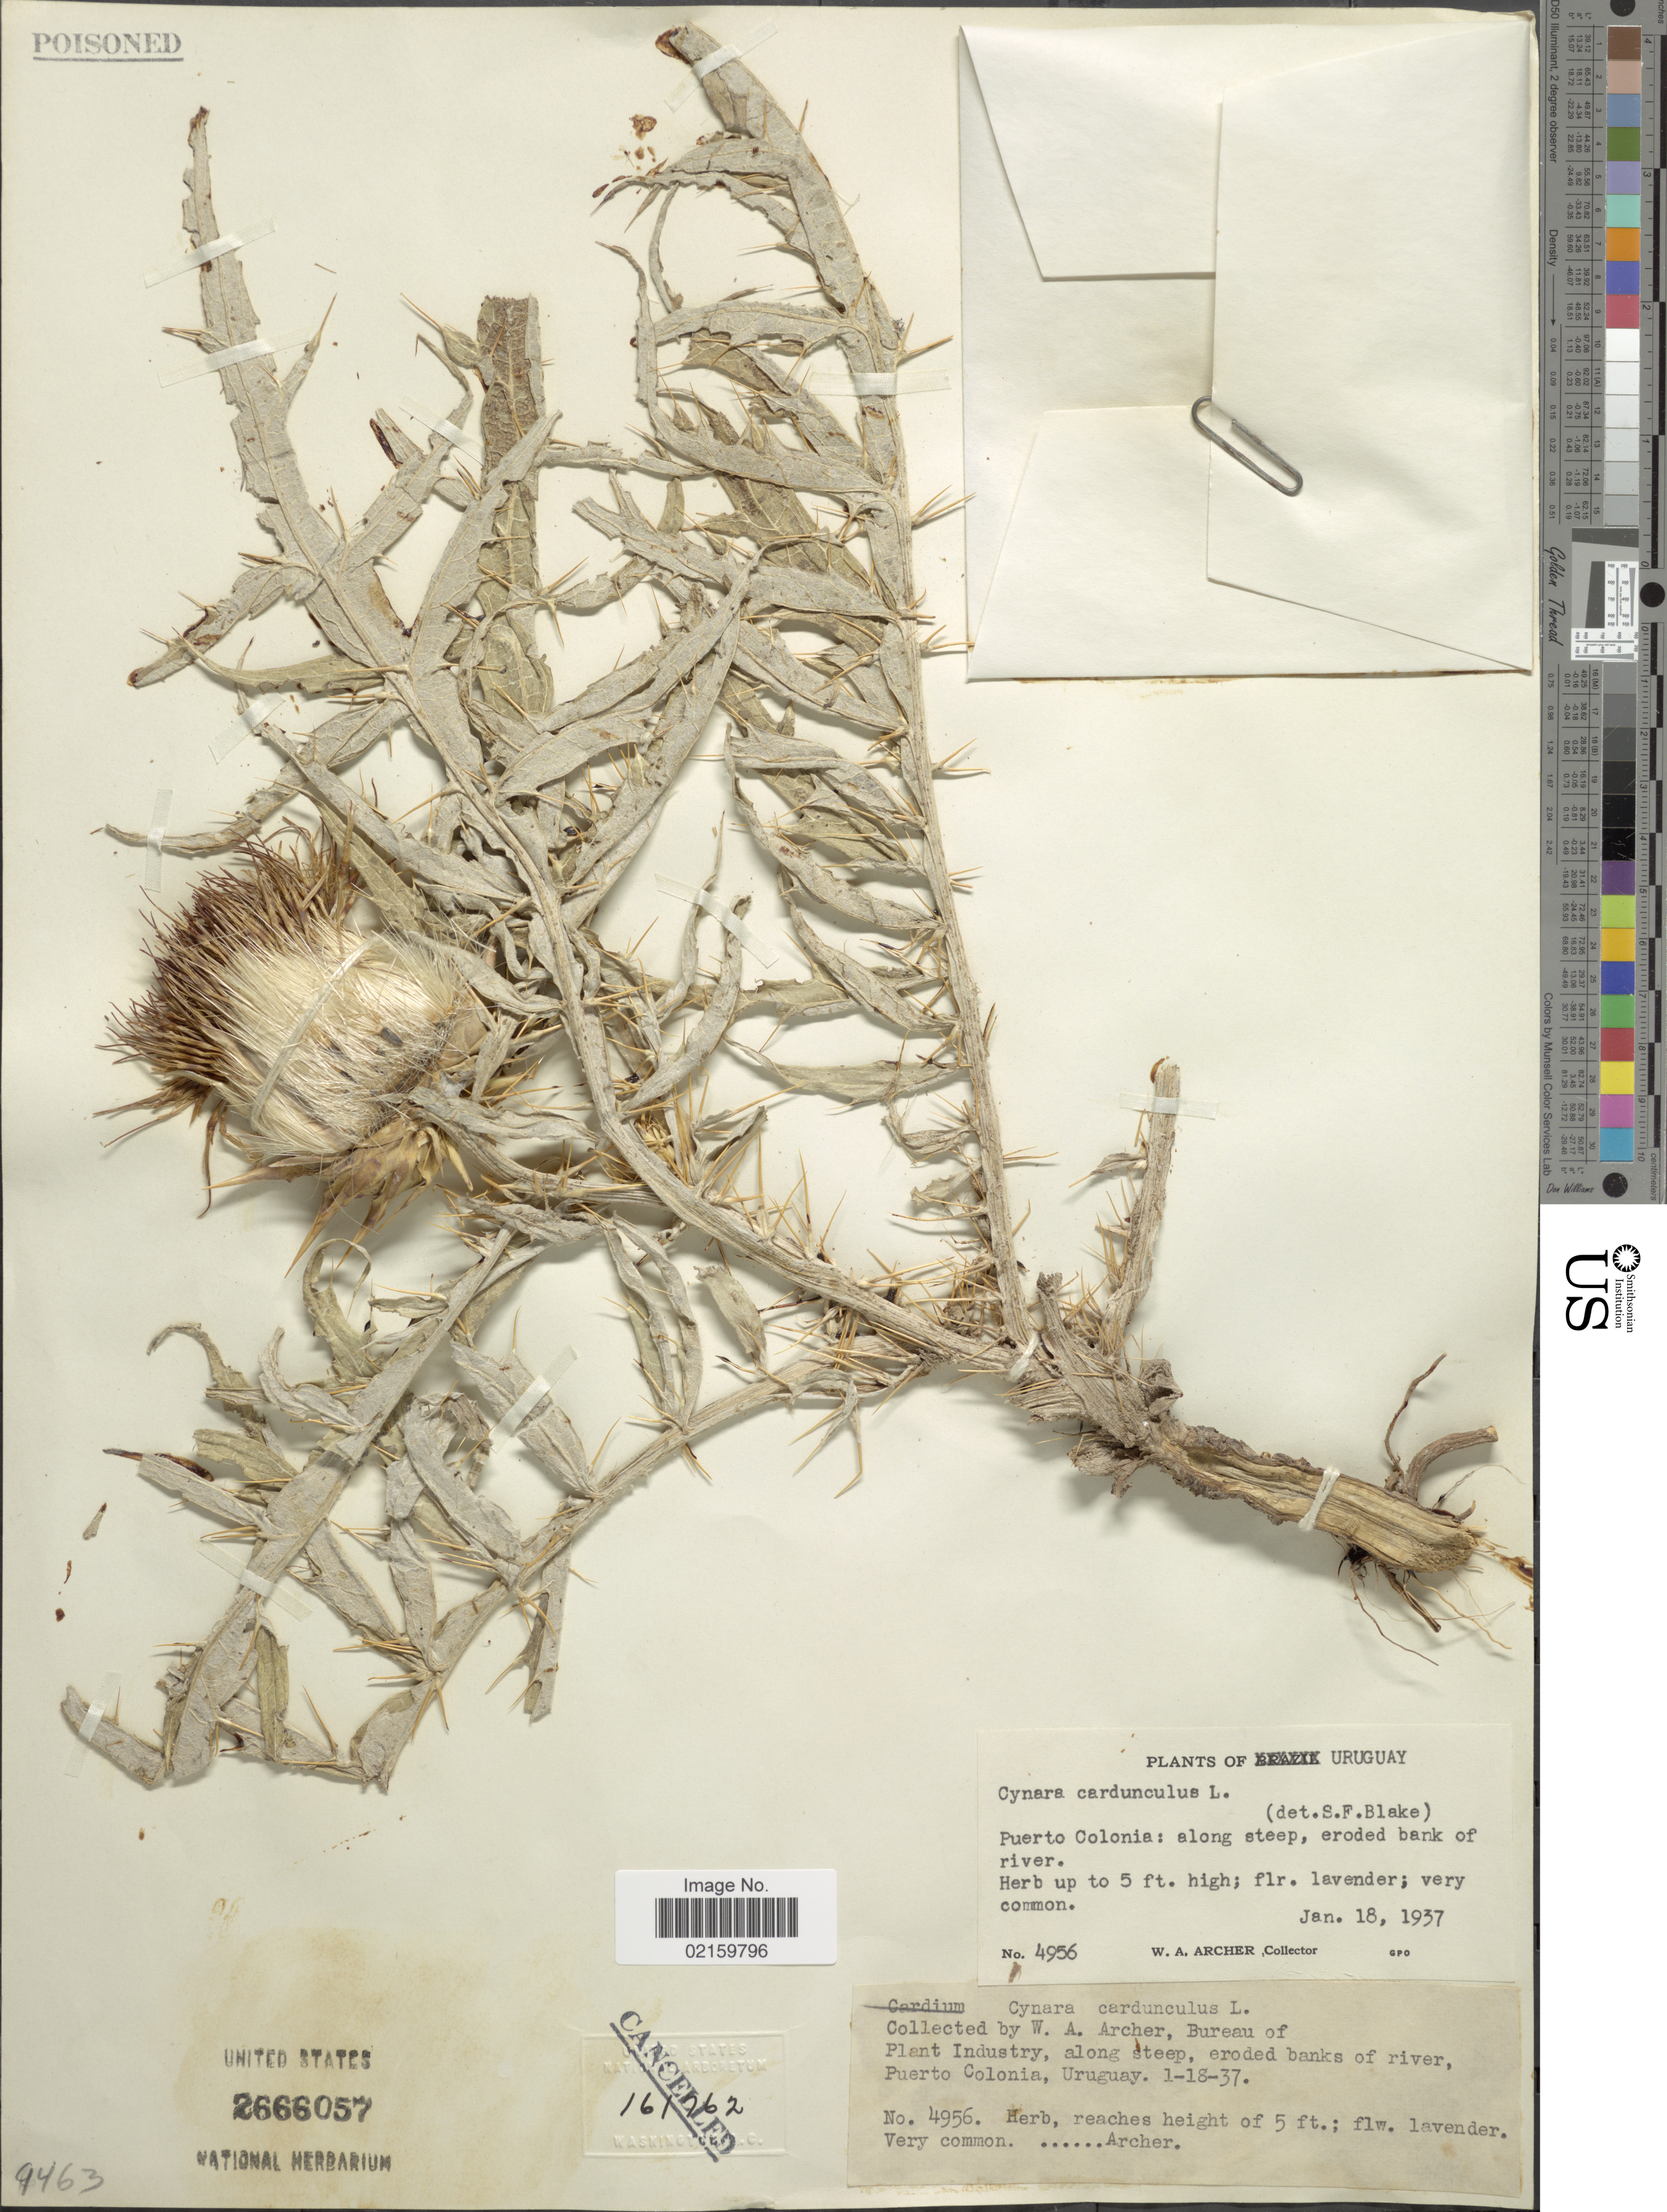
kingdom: Plantae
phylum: Tracheophyta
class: Magnoliopsida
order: Asterales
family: Asteraceae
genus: Cynara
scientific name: Cynara cardunculus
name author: L.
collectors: W. A. Archer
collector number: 4956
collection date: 1937-01-18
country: Uruguay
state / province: Colonia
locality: Puerto Colonia:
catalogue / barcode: US 2666057